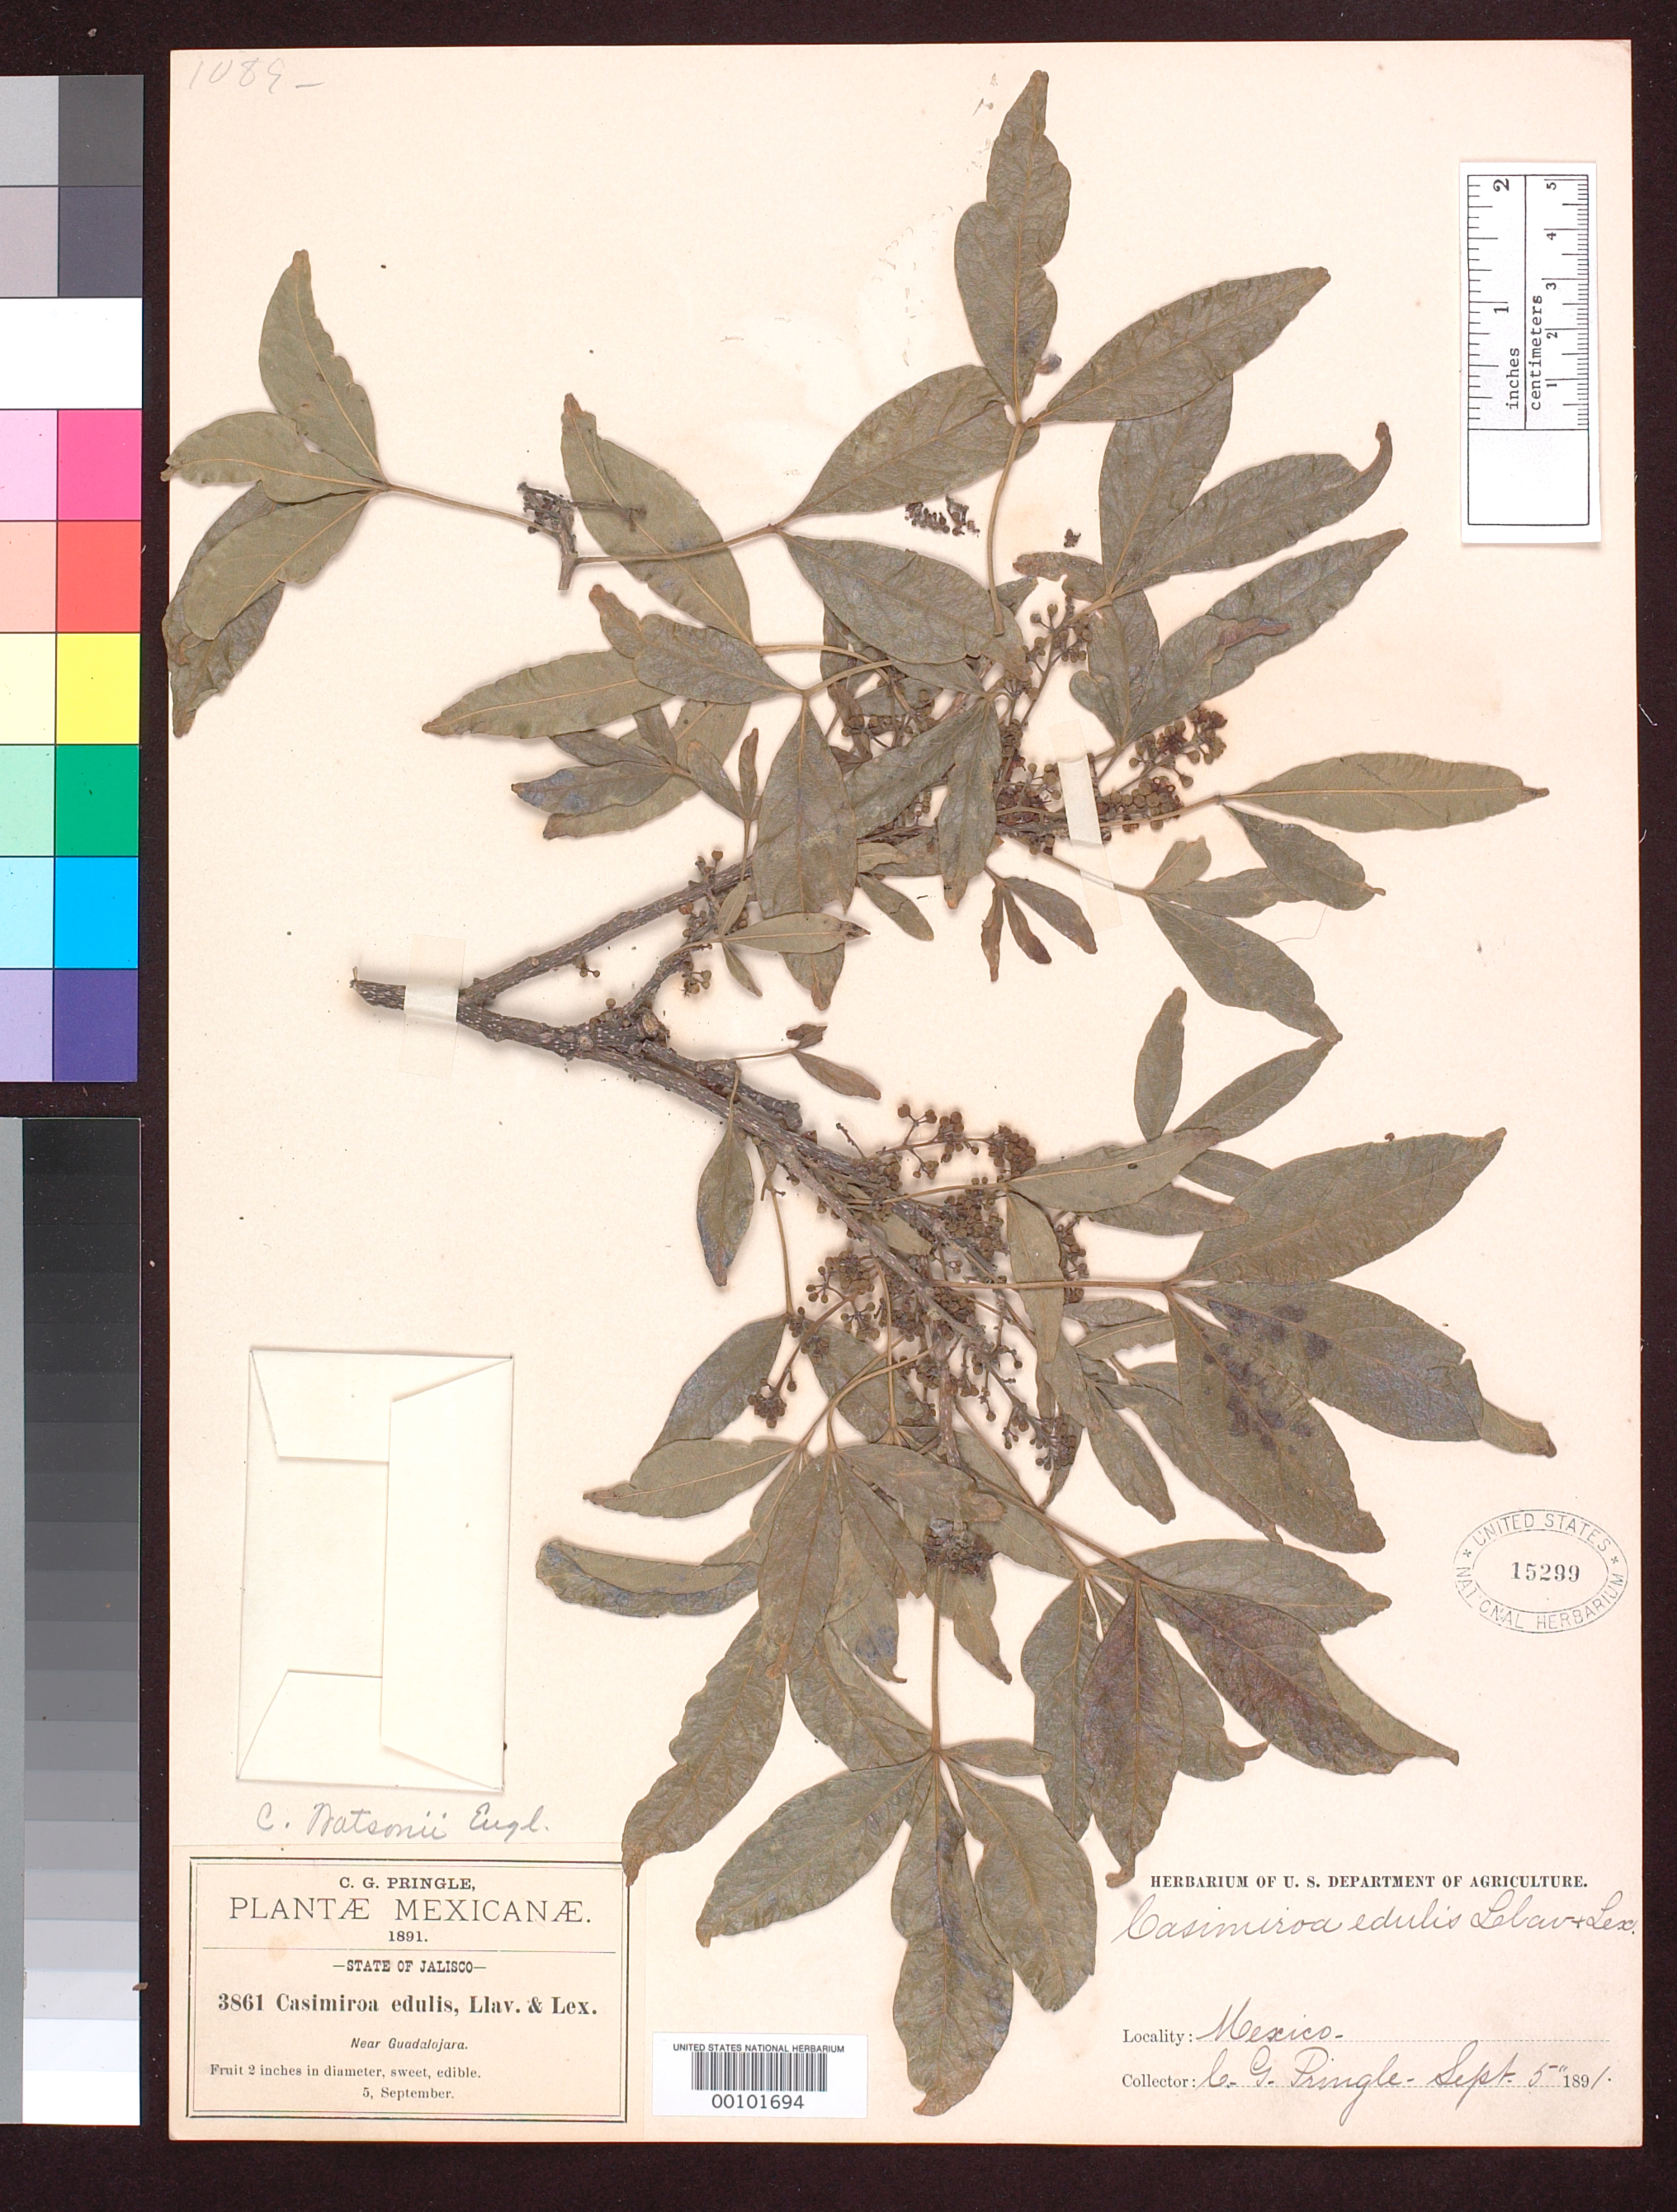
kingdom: Plantae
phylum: Tracheophyta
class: Magnoliopsida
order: Sapindales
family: Rutaceae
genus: Casimiroa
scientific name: Casimiroa watsonii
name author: Engl.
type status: Type Collection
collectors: C. G. Pringle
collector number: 3861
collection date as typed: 05 Sep 1891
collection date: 1891-09-05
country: Mexico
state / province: Jalisco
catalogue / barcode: US 15299